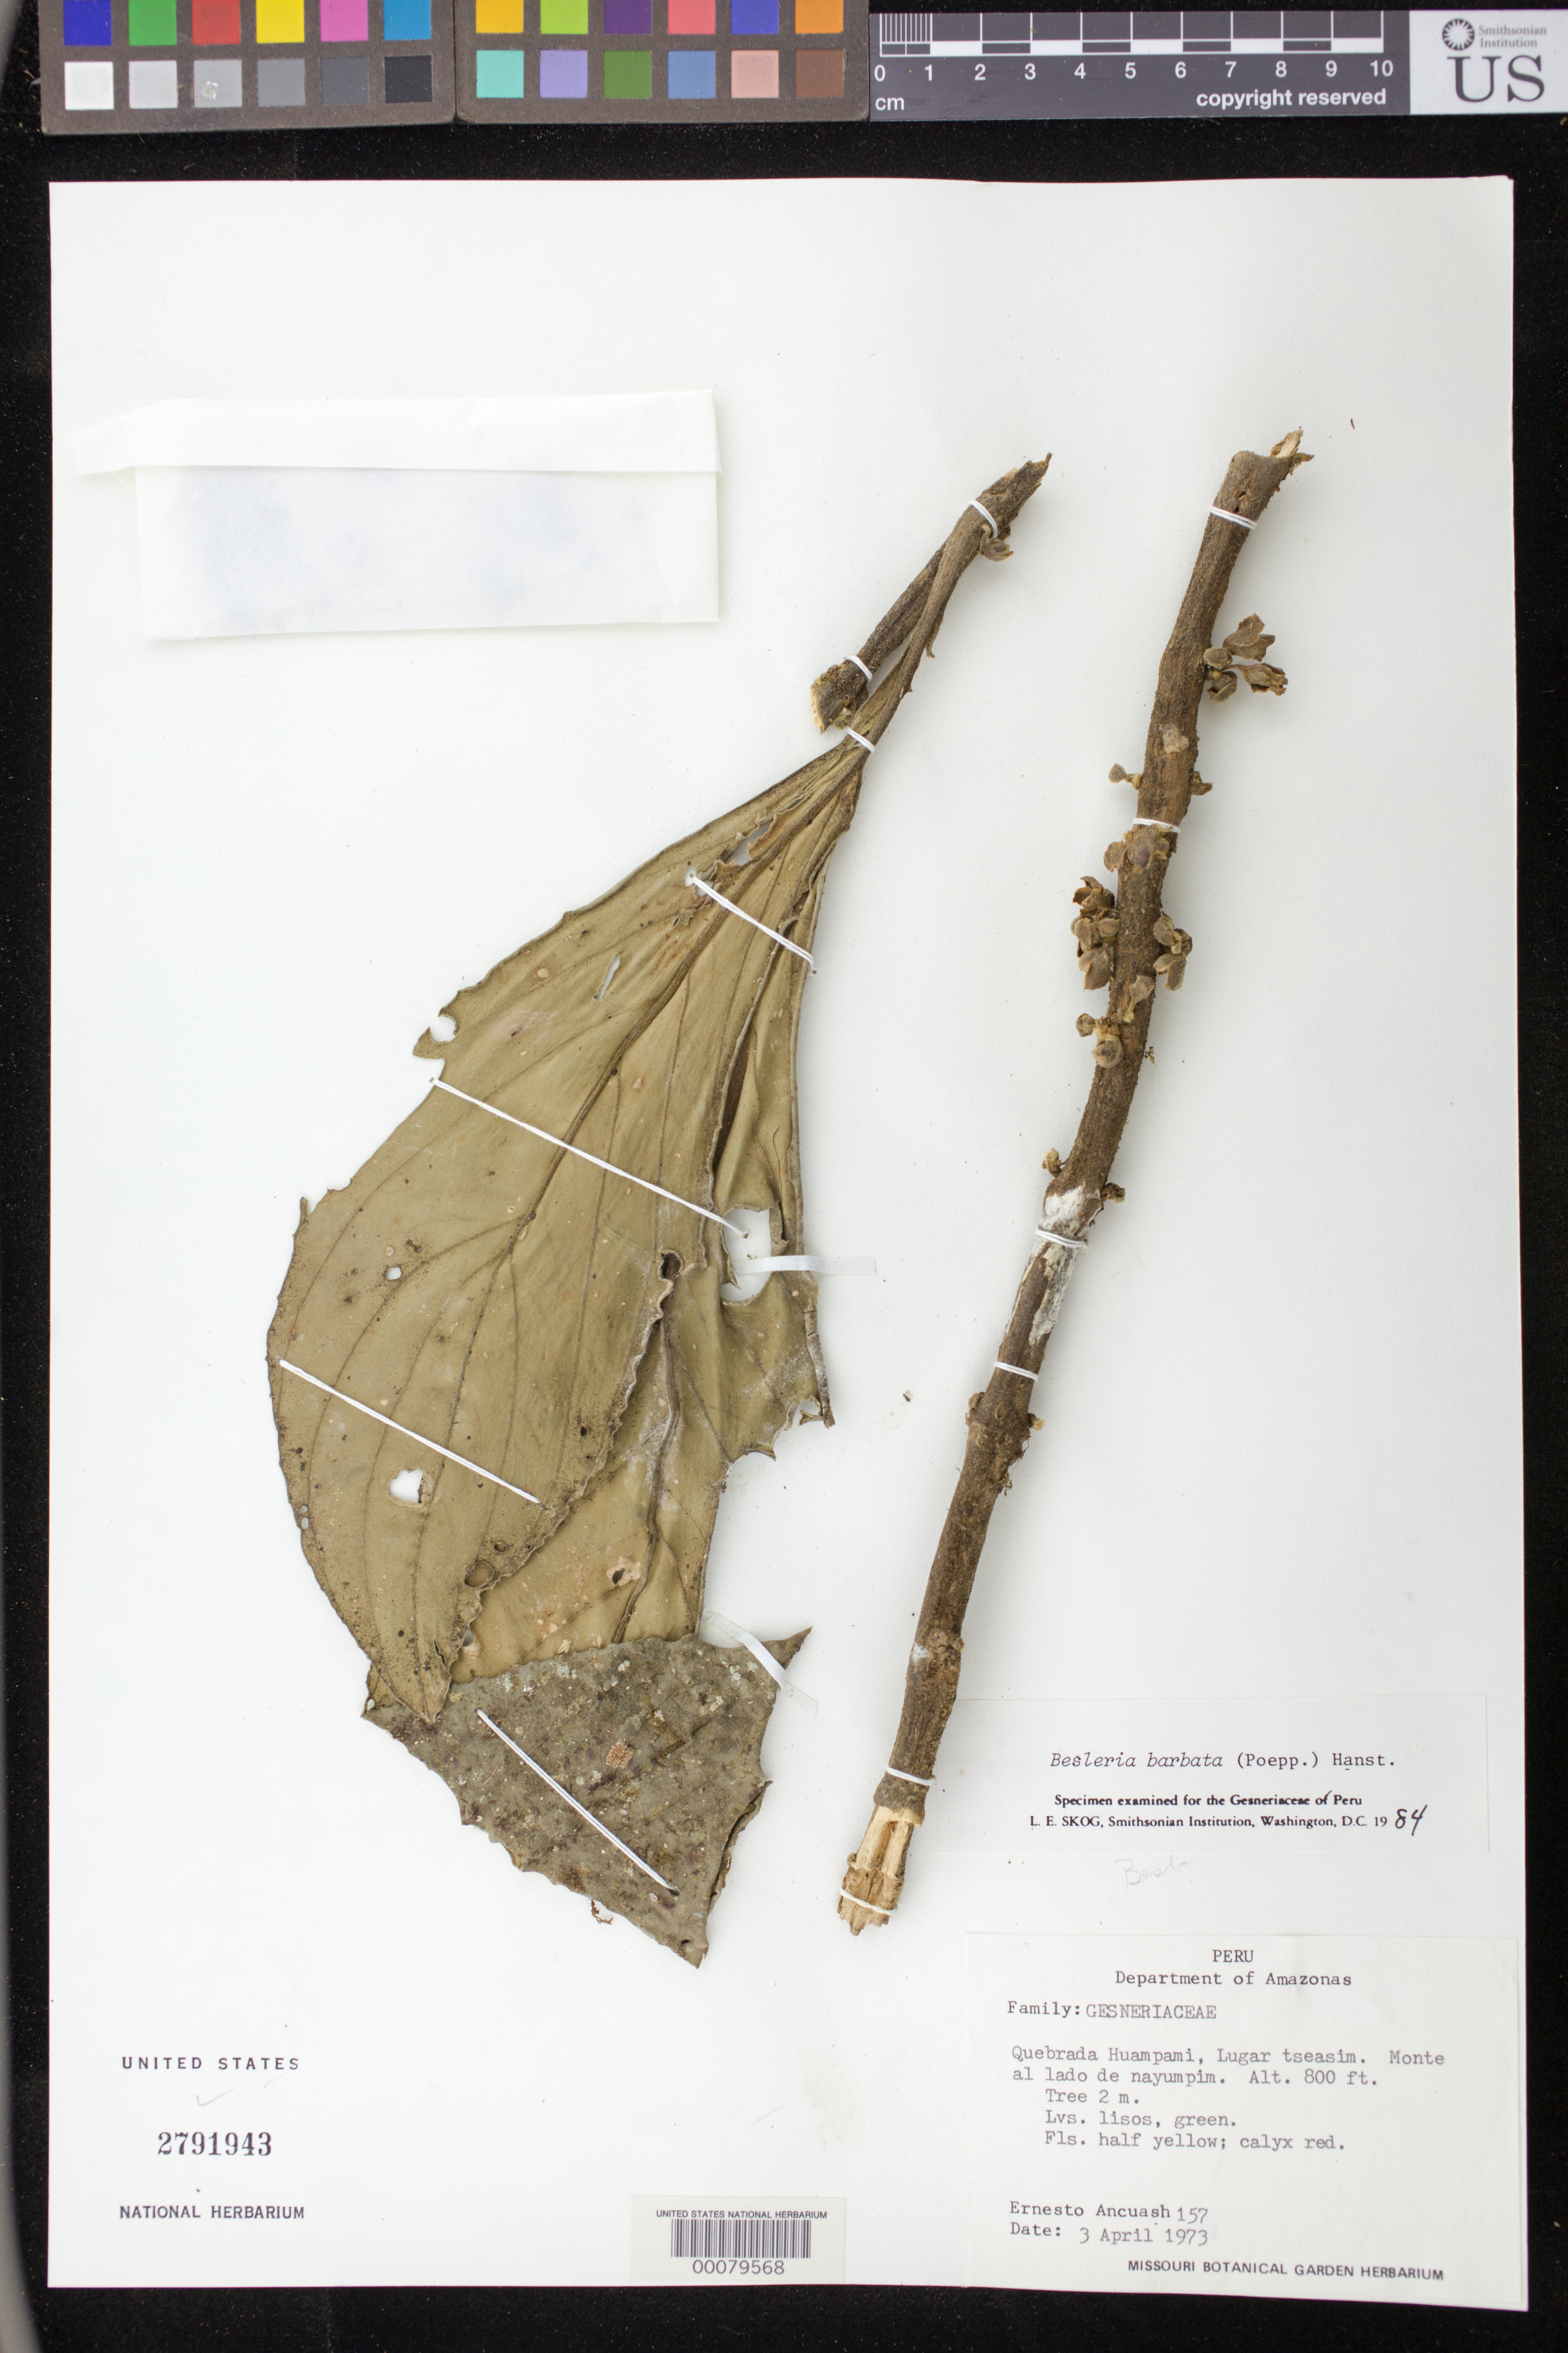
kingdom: Plantae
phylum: Tracheophyta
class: Magnoliopsida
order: Lamiales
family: Gesneriaceae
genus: Besleria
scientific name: Besleria barbata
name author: (Poepp.) Hanst.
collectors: E. Ancuash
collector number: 157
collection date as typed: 03 Apr 1973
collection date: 1973-04-03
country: Peru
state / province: Amazonas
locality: Quebrada Huampami, Lugar Tseasim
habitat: Forest beside nayumpim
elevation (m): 244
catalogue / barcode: US 2791943